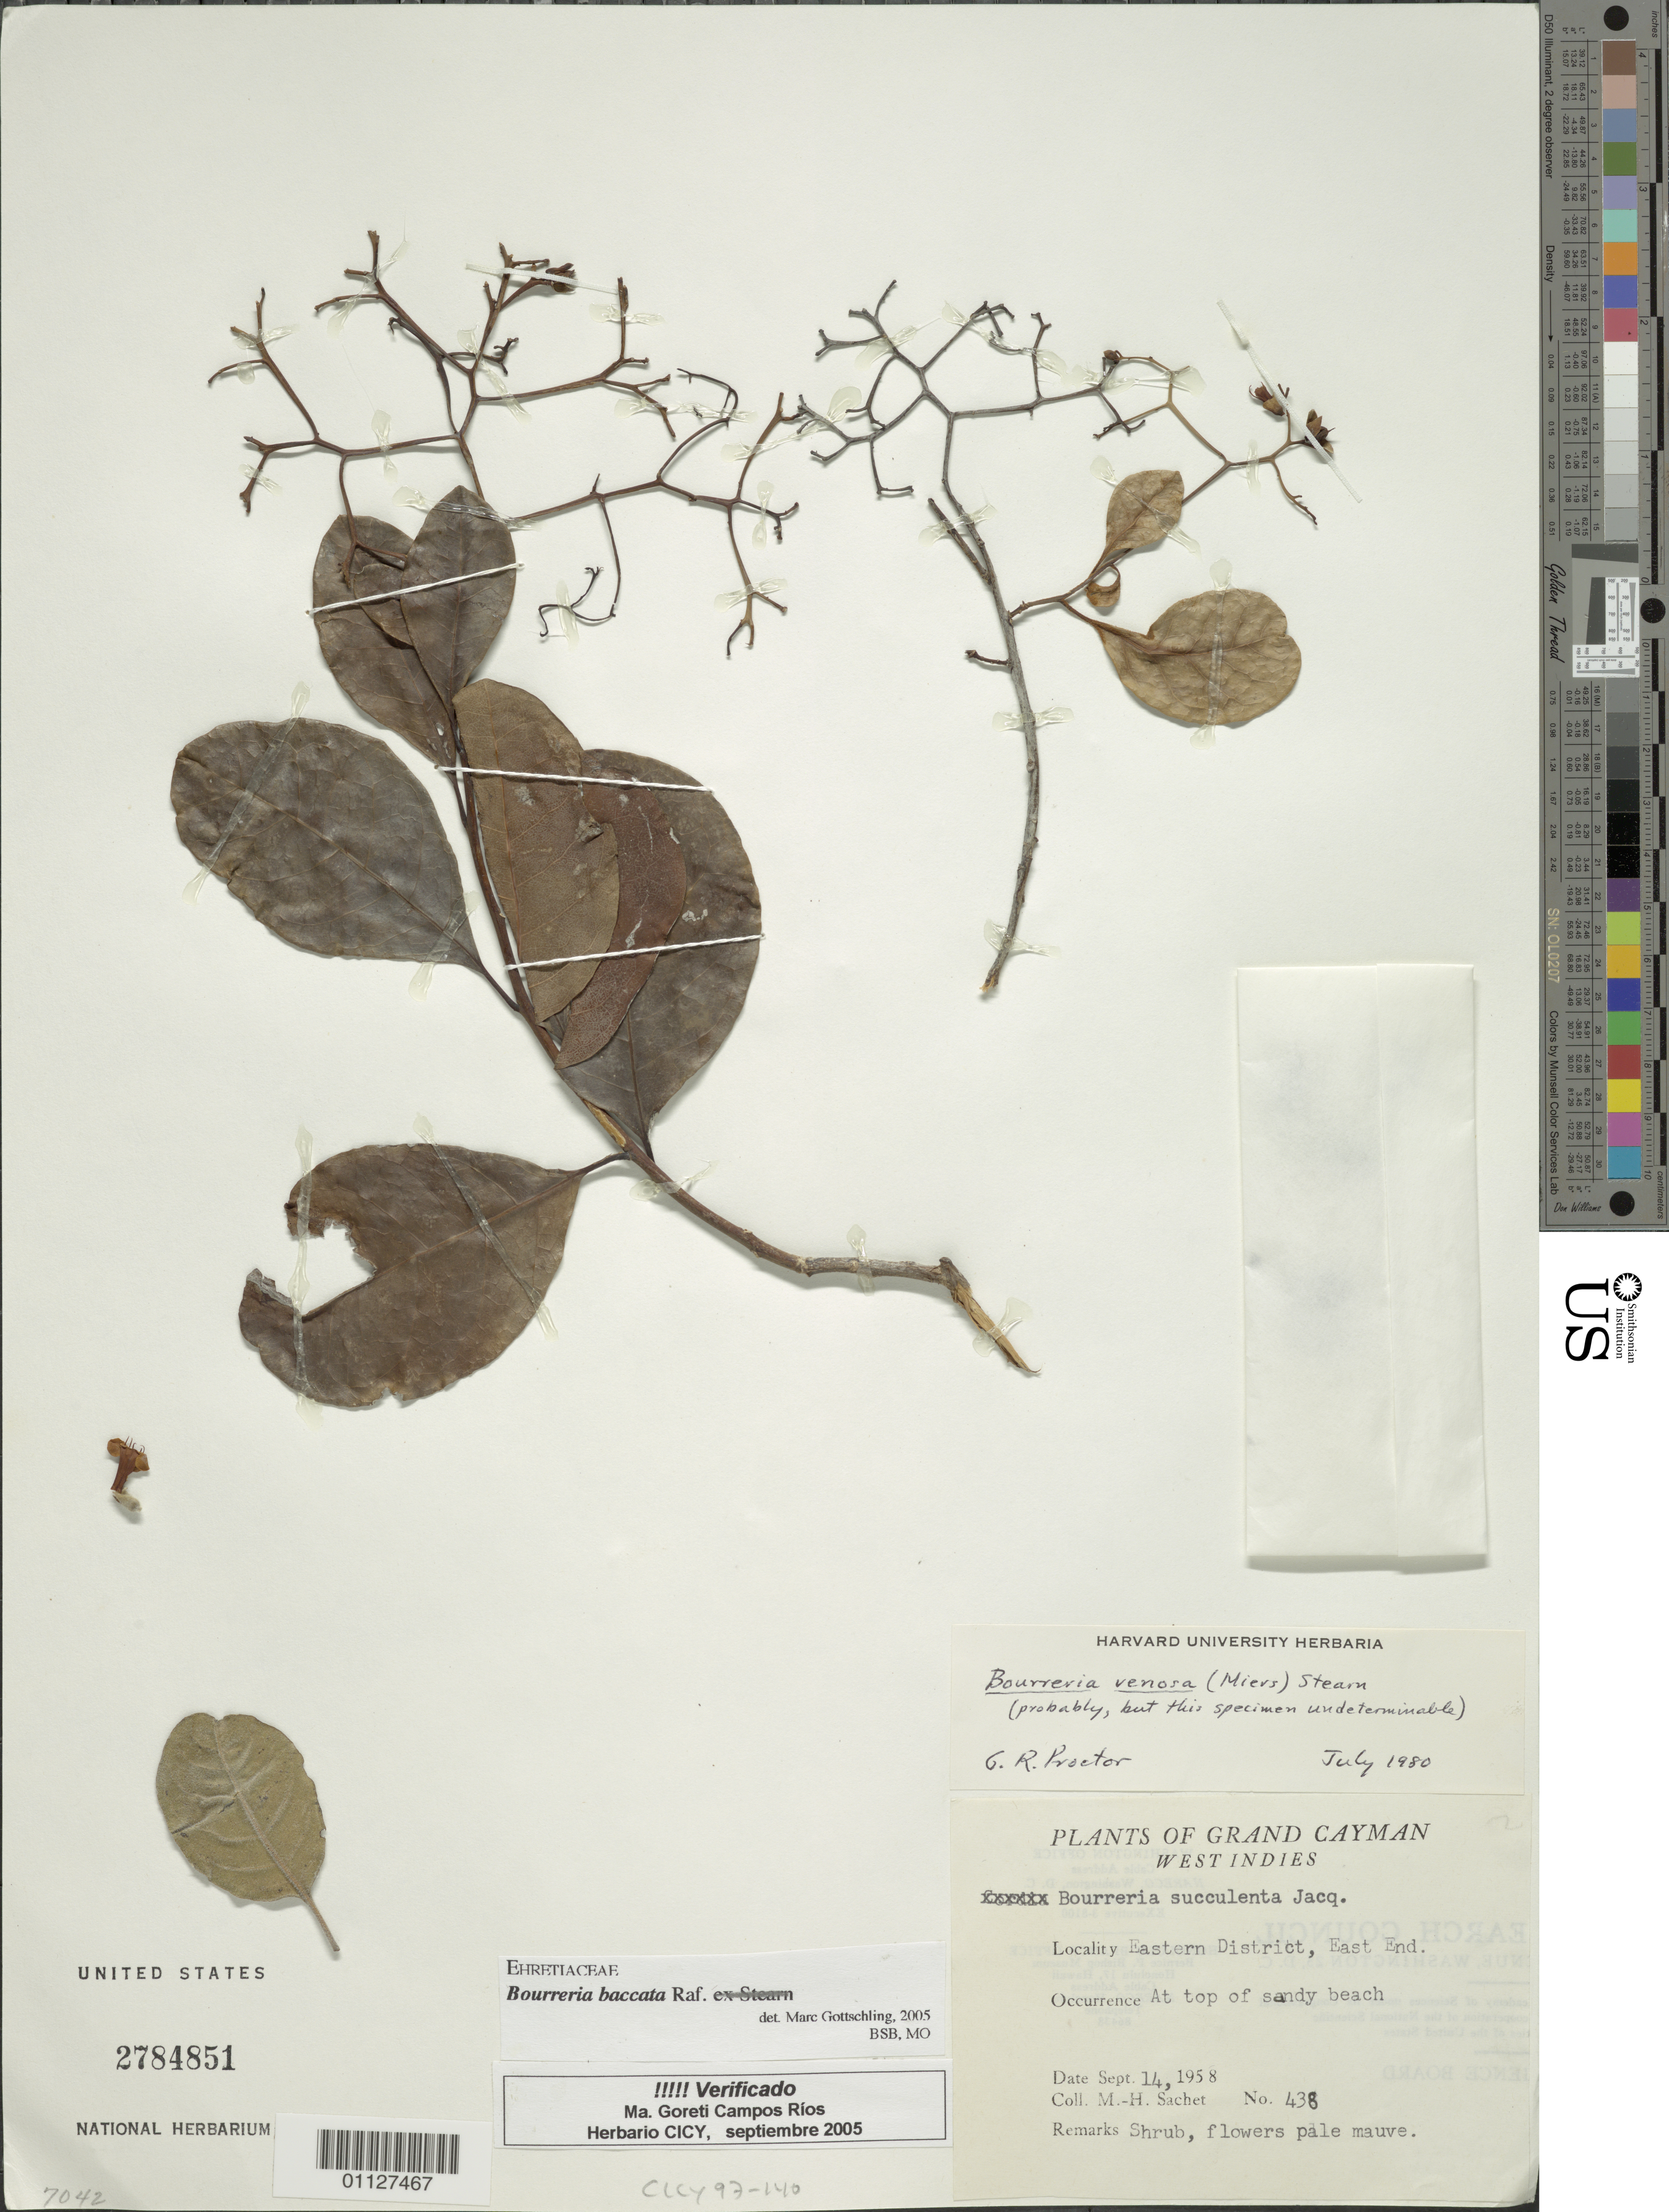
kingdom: Plantae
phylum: Tracheophyta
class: Magnoliopsida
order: Boraginales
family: Ehretiaceae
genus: Bourreria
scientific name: Bourreria baccata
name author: Raf.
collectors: M.-H. Sachet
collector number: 438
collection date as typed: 14 Sep 1958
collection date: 1958-09-14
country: Cayman Islands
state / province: Eastern Dist.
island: Grand Cayman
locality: East End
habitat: at top of sandy beach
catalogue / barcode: US 2784851